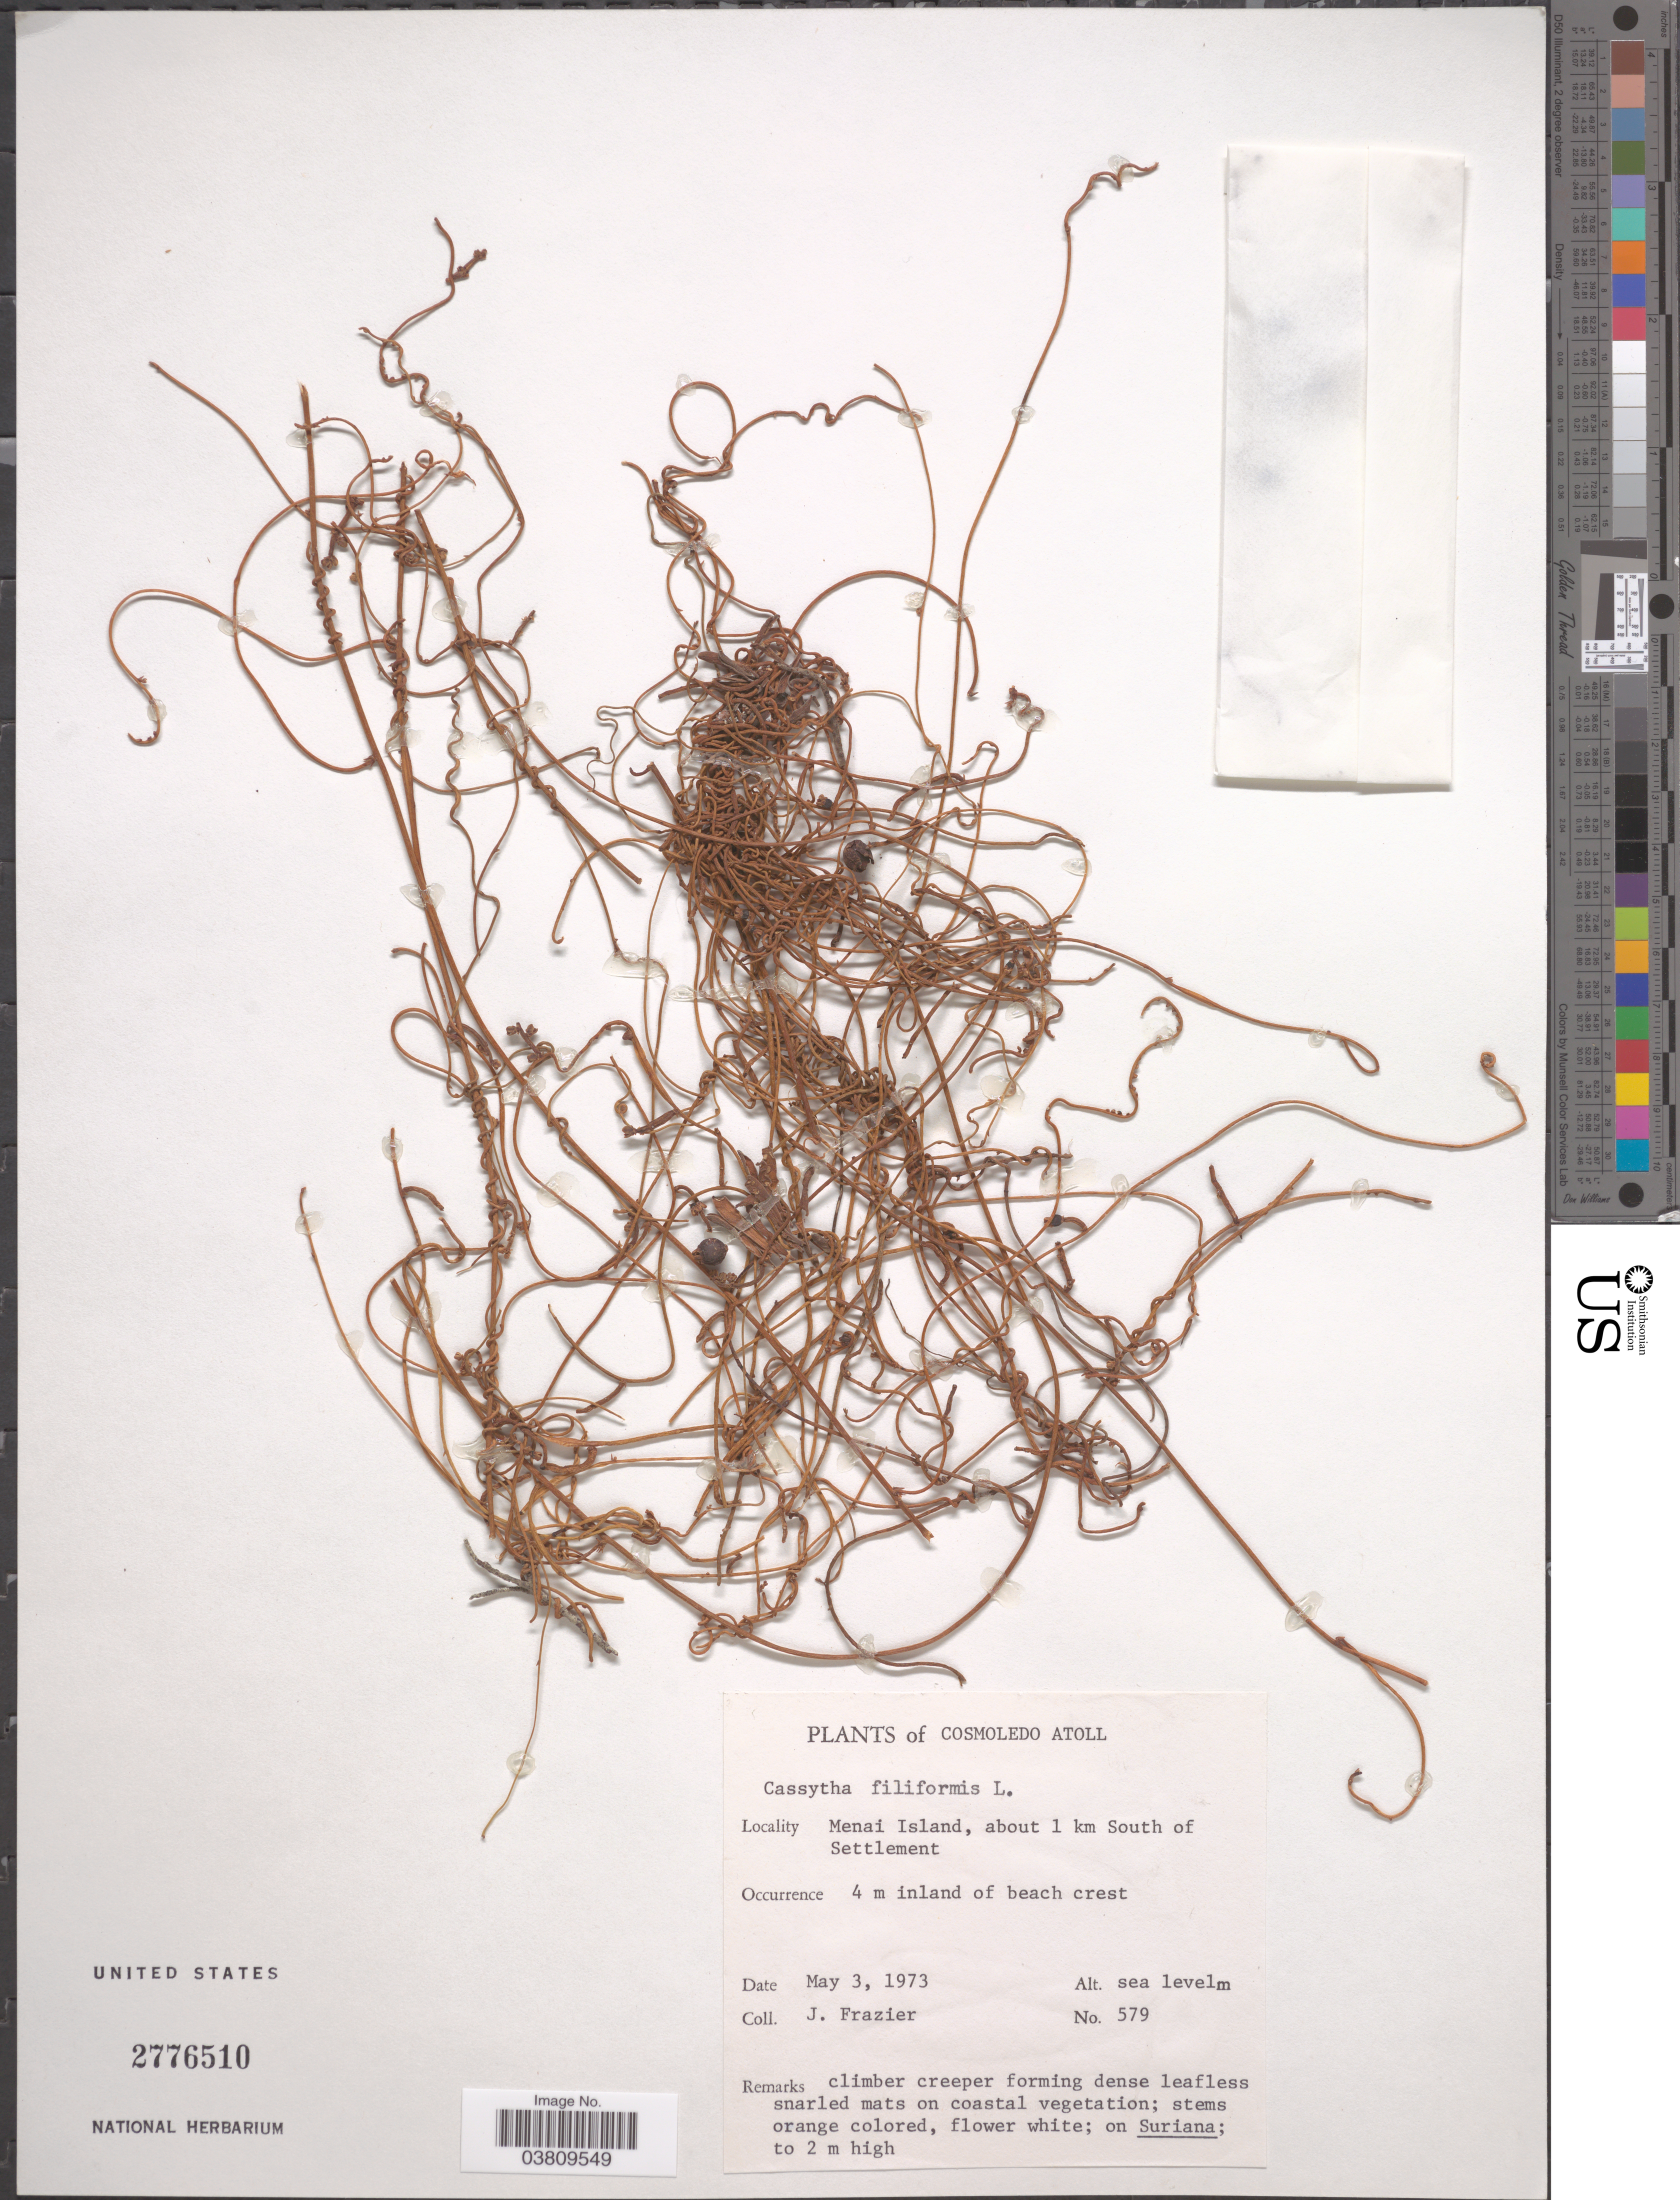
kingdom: Plantae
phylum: Tracheophyta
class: Magnoliopsida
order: Laurales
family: Lauraceae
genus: Cassytha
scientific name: Cassytha filiformis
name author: L.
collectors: J. Frazier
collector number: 579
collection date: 1973-05-03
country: Seychelles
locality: Cosmoledo Atoll. Menai Island, about 1 km South of Settlement. 4 m inland of beach crest.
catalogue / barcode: US 2776510